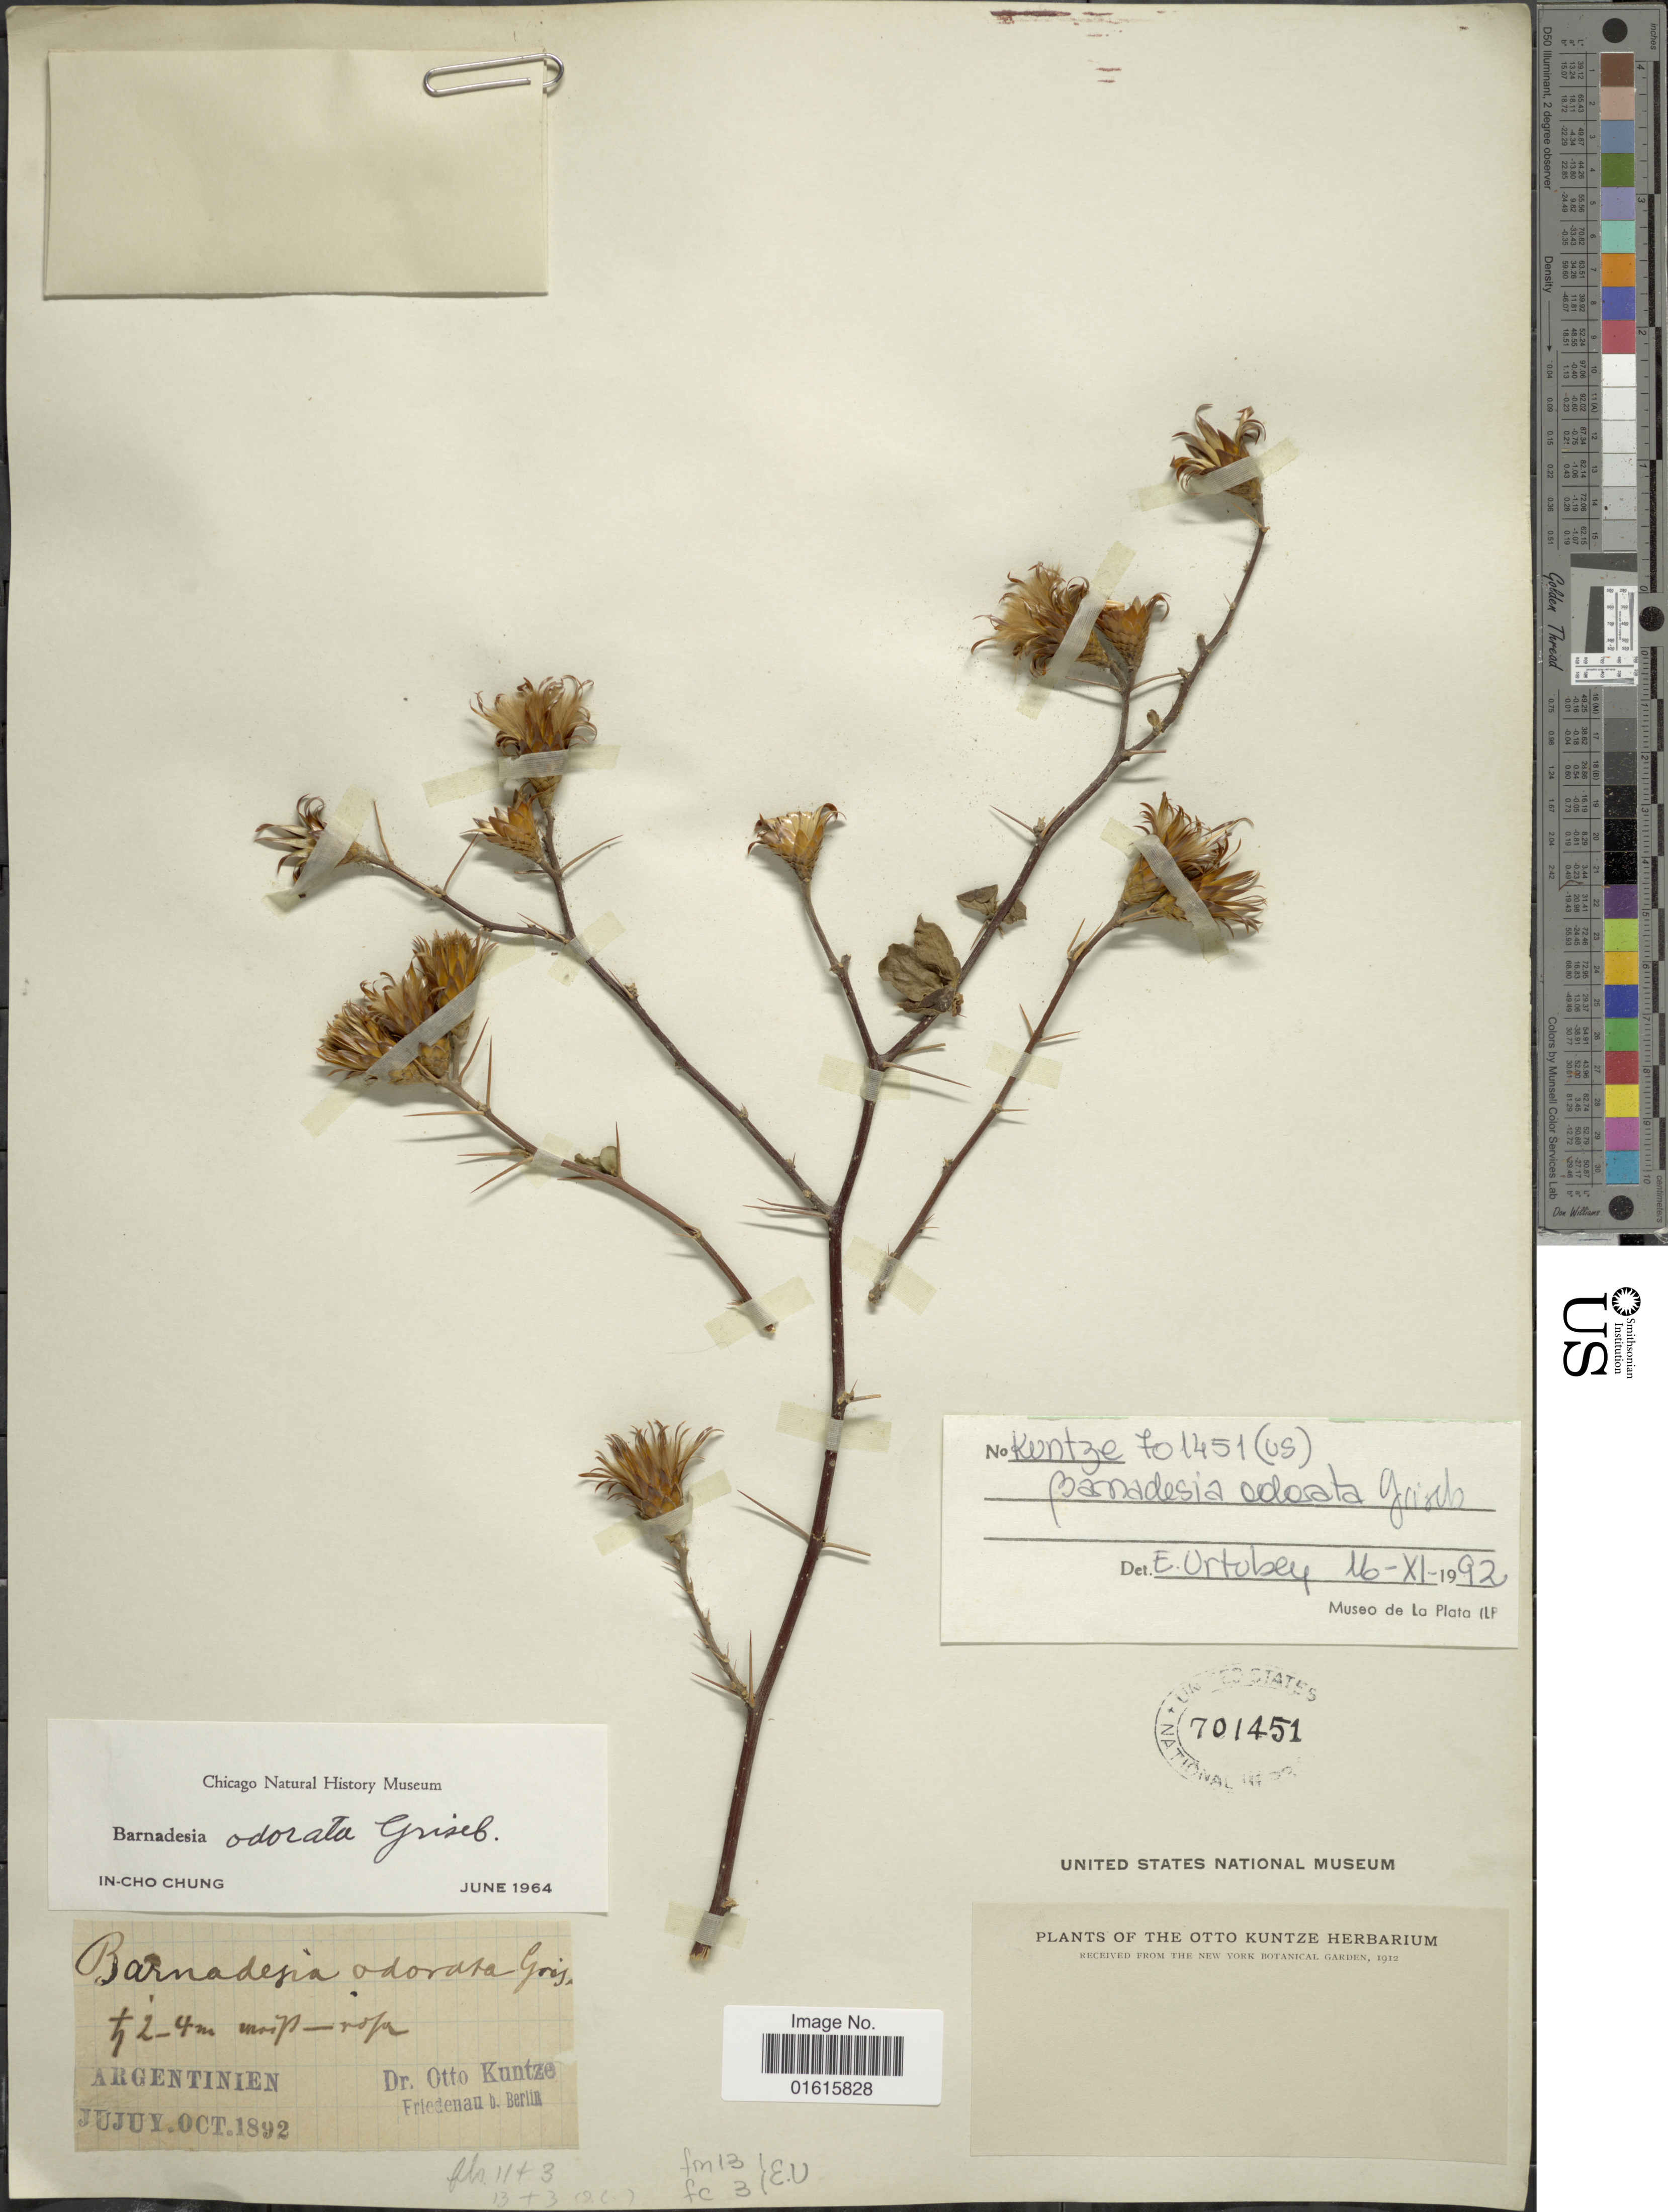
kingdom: Plantae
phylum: Tracheophyta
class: Magnoliopsida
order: Asterales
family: Asteraceae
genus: Barnadesia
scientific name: Barnadesia odorata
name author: Griseb.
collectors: C.E.O. Kuntze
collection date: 1892-10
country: Argentina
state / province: Jujuy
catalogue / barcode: US 701451